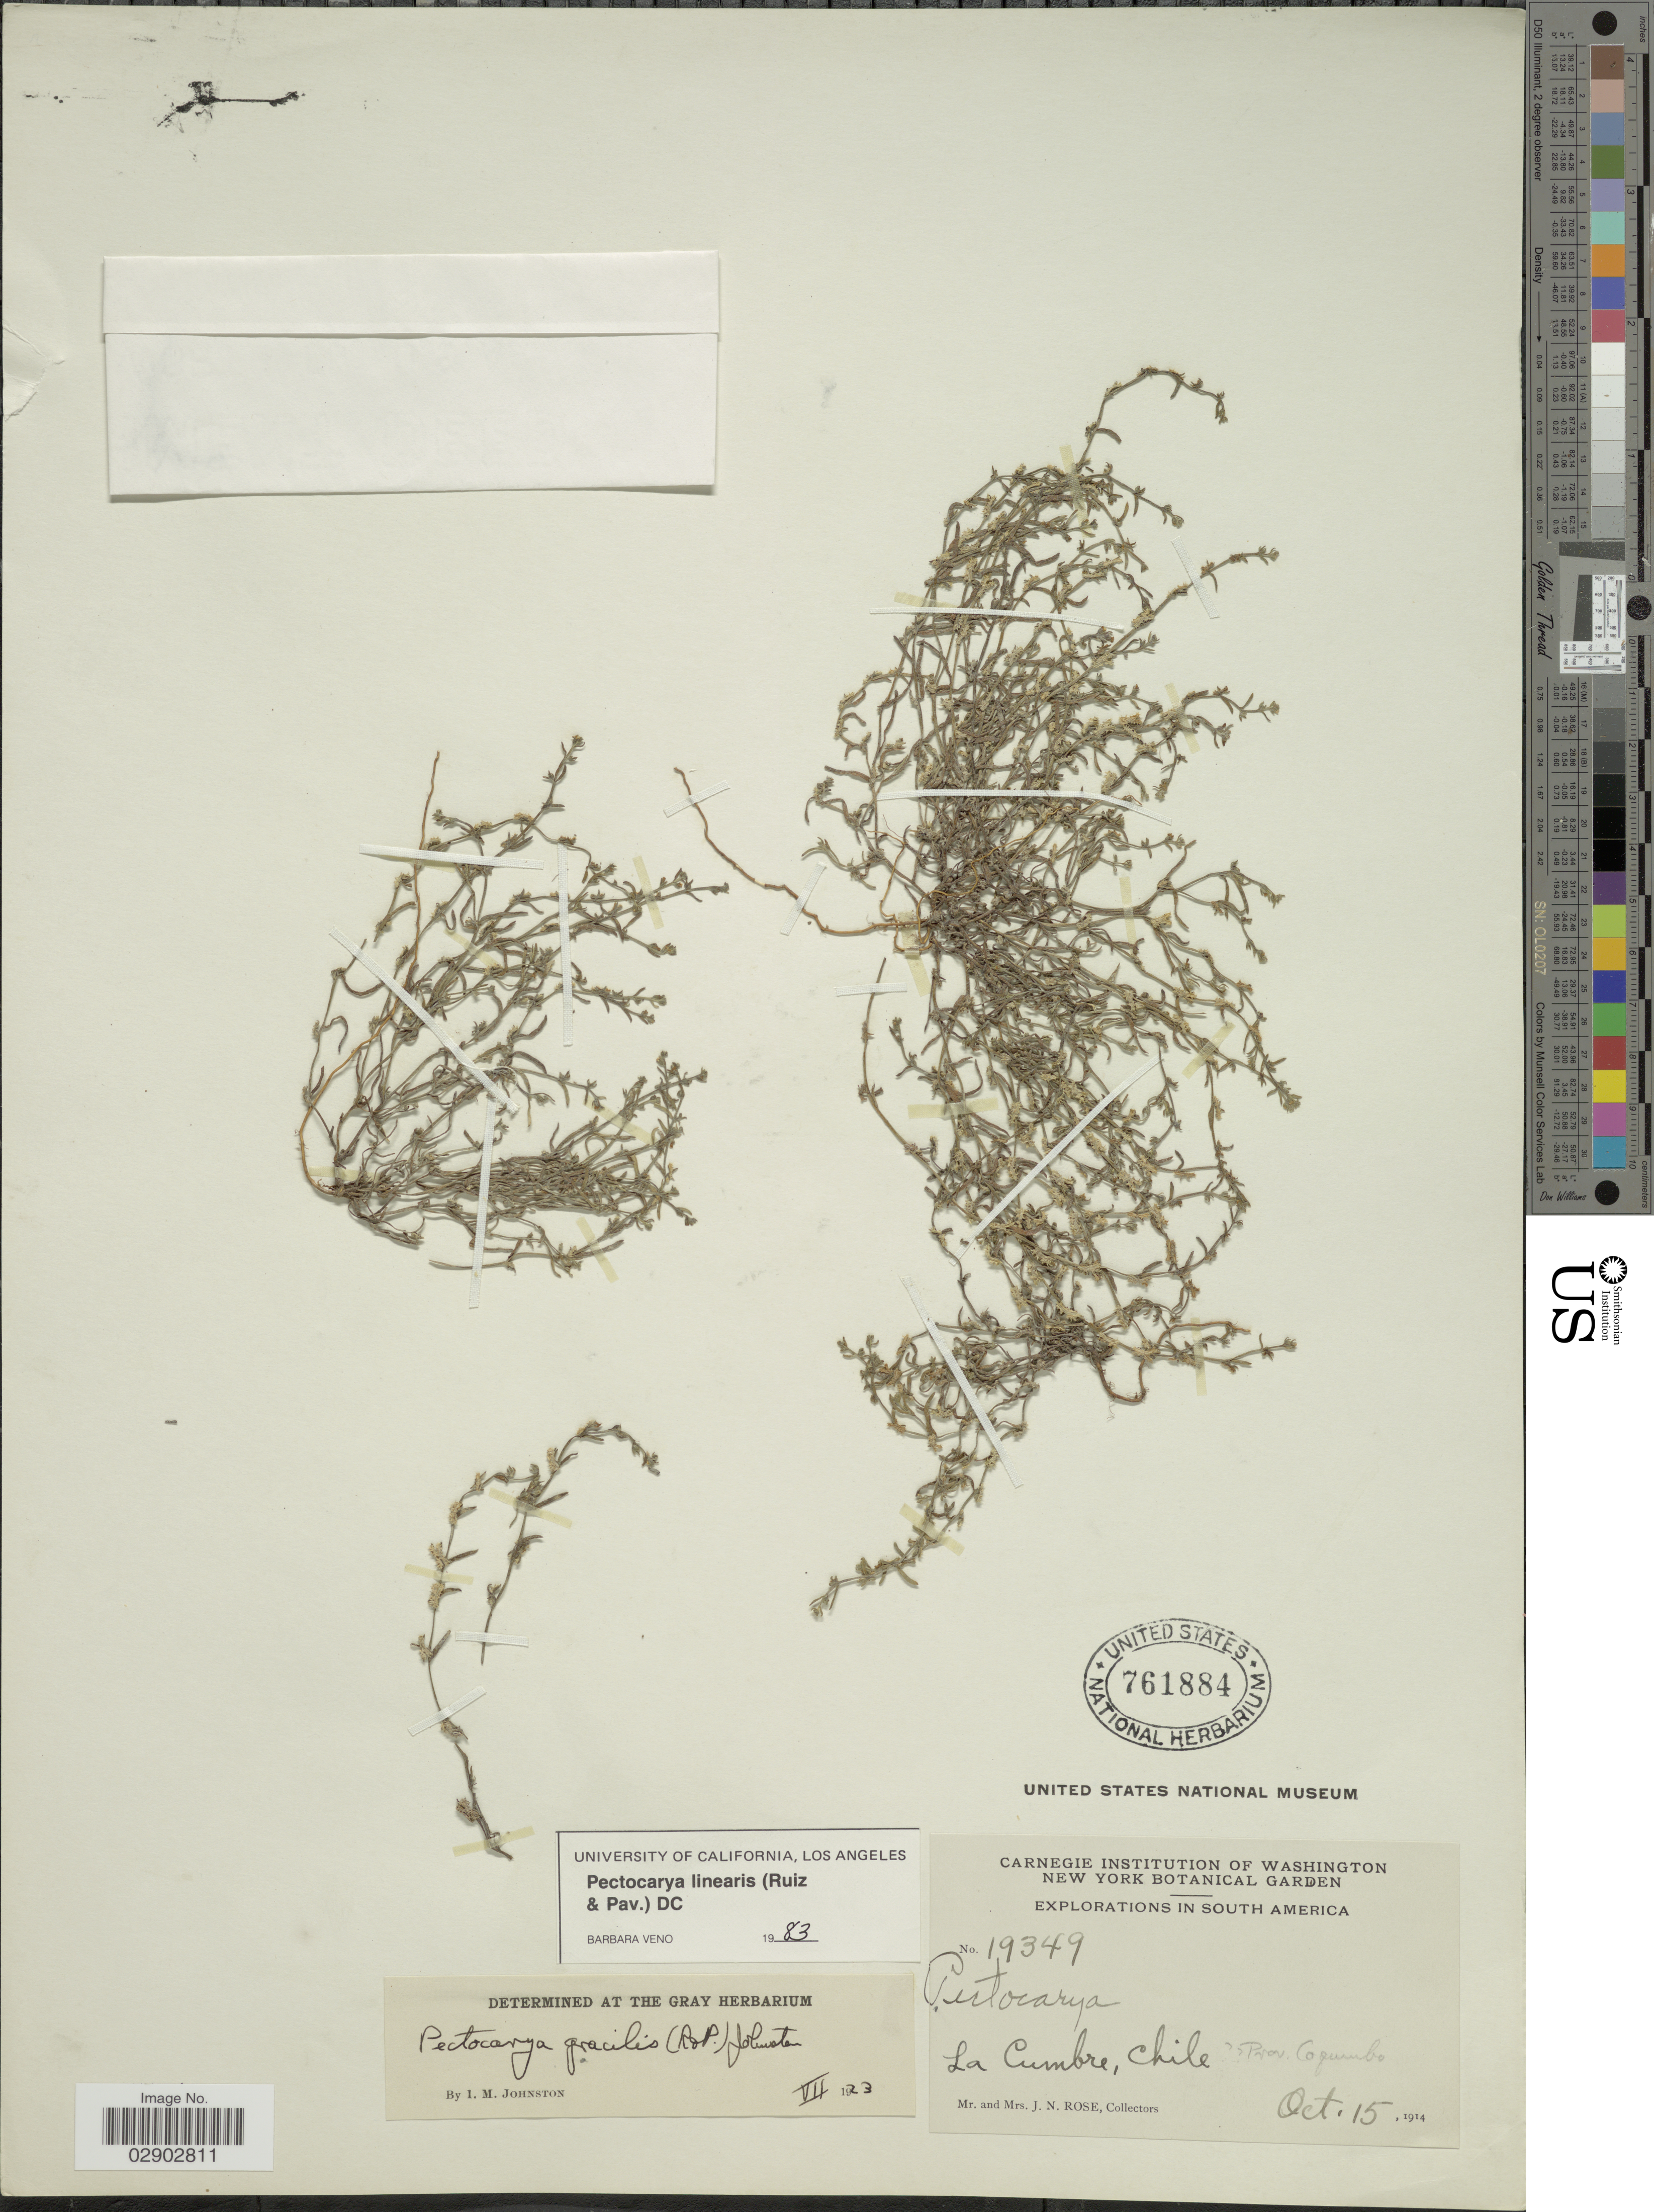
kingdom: Plantae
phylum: Tracheophyta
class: Magnoliopsida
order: Boraginales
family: Boraginaceae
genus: Pectocarya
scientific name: Pectocarya linearis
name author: (Ruiz & Pav.) DC.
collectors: J. N. Rose & L. B. Rose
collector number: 19349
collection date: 1914-10-15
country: Chile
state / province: Coquimbo (IV)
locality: La Cumbre.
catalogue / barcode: US 761884